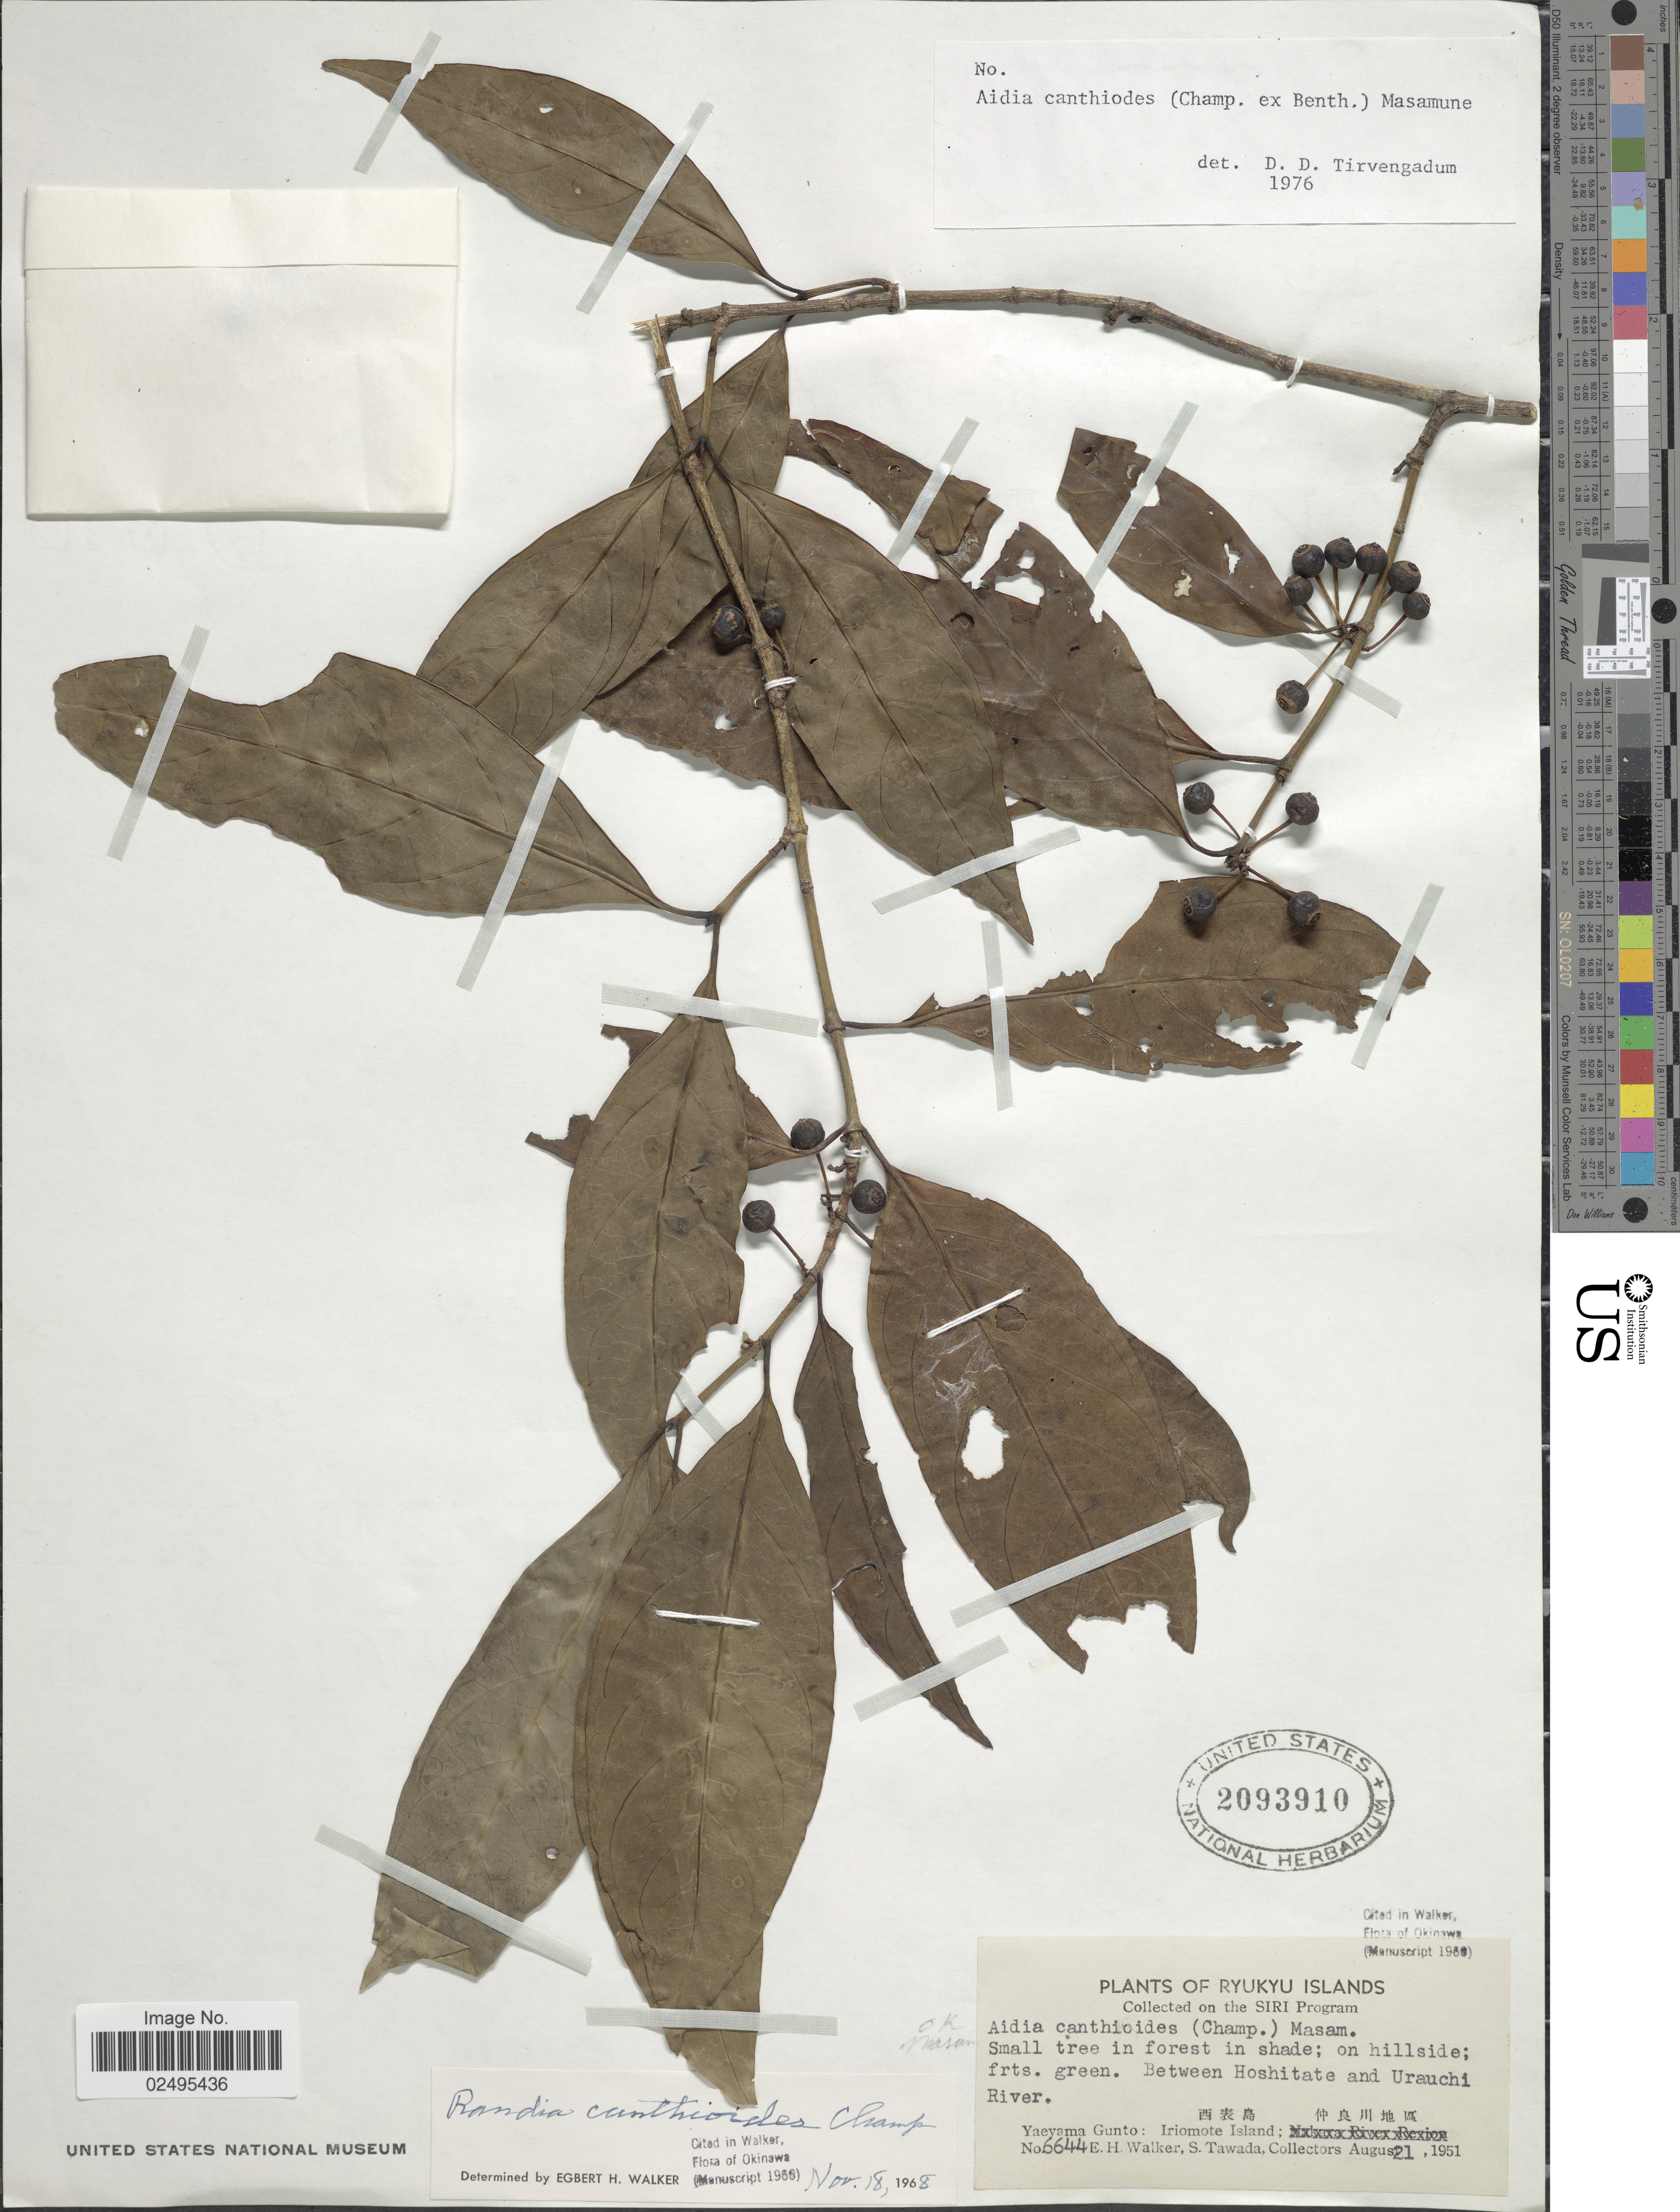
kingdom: Plantae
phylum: Tracheophyta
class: Magnoliopsida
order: Gentianales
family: Rubiaceae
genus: Aidia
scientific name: Aidia canthioides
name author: (Champ. ex Benth.) Masam.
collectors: E. H. Walker & S. Tawada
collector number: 6644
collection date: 1951-08-21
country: Japan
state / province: Okinawa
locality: Ryukyu Islands, between Hoshitate and Urauchi River, Yaeyama Gunto: Iriomote Island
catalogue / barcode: US 2093910